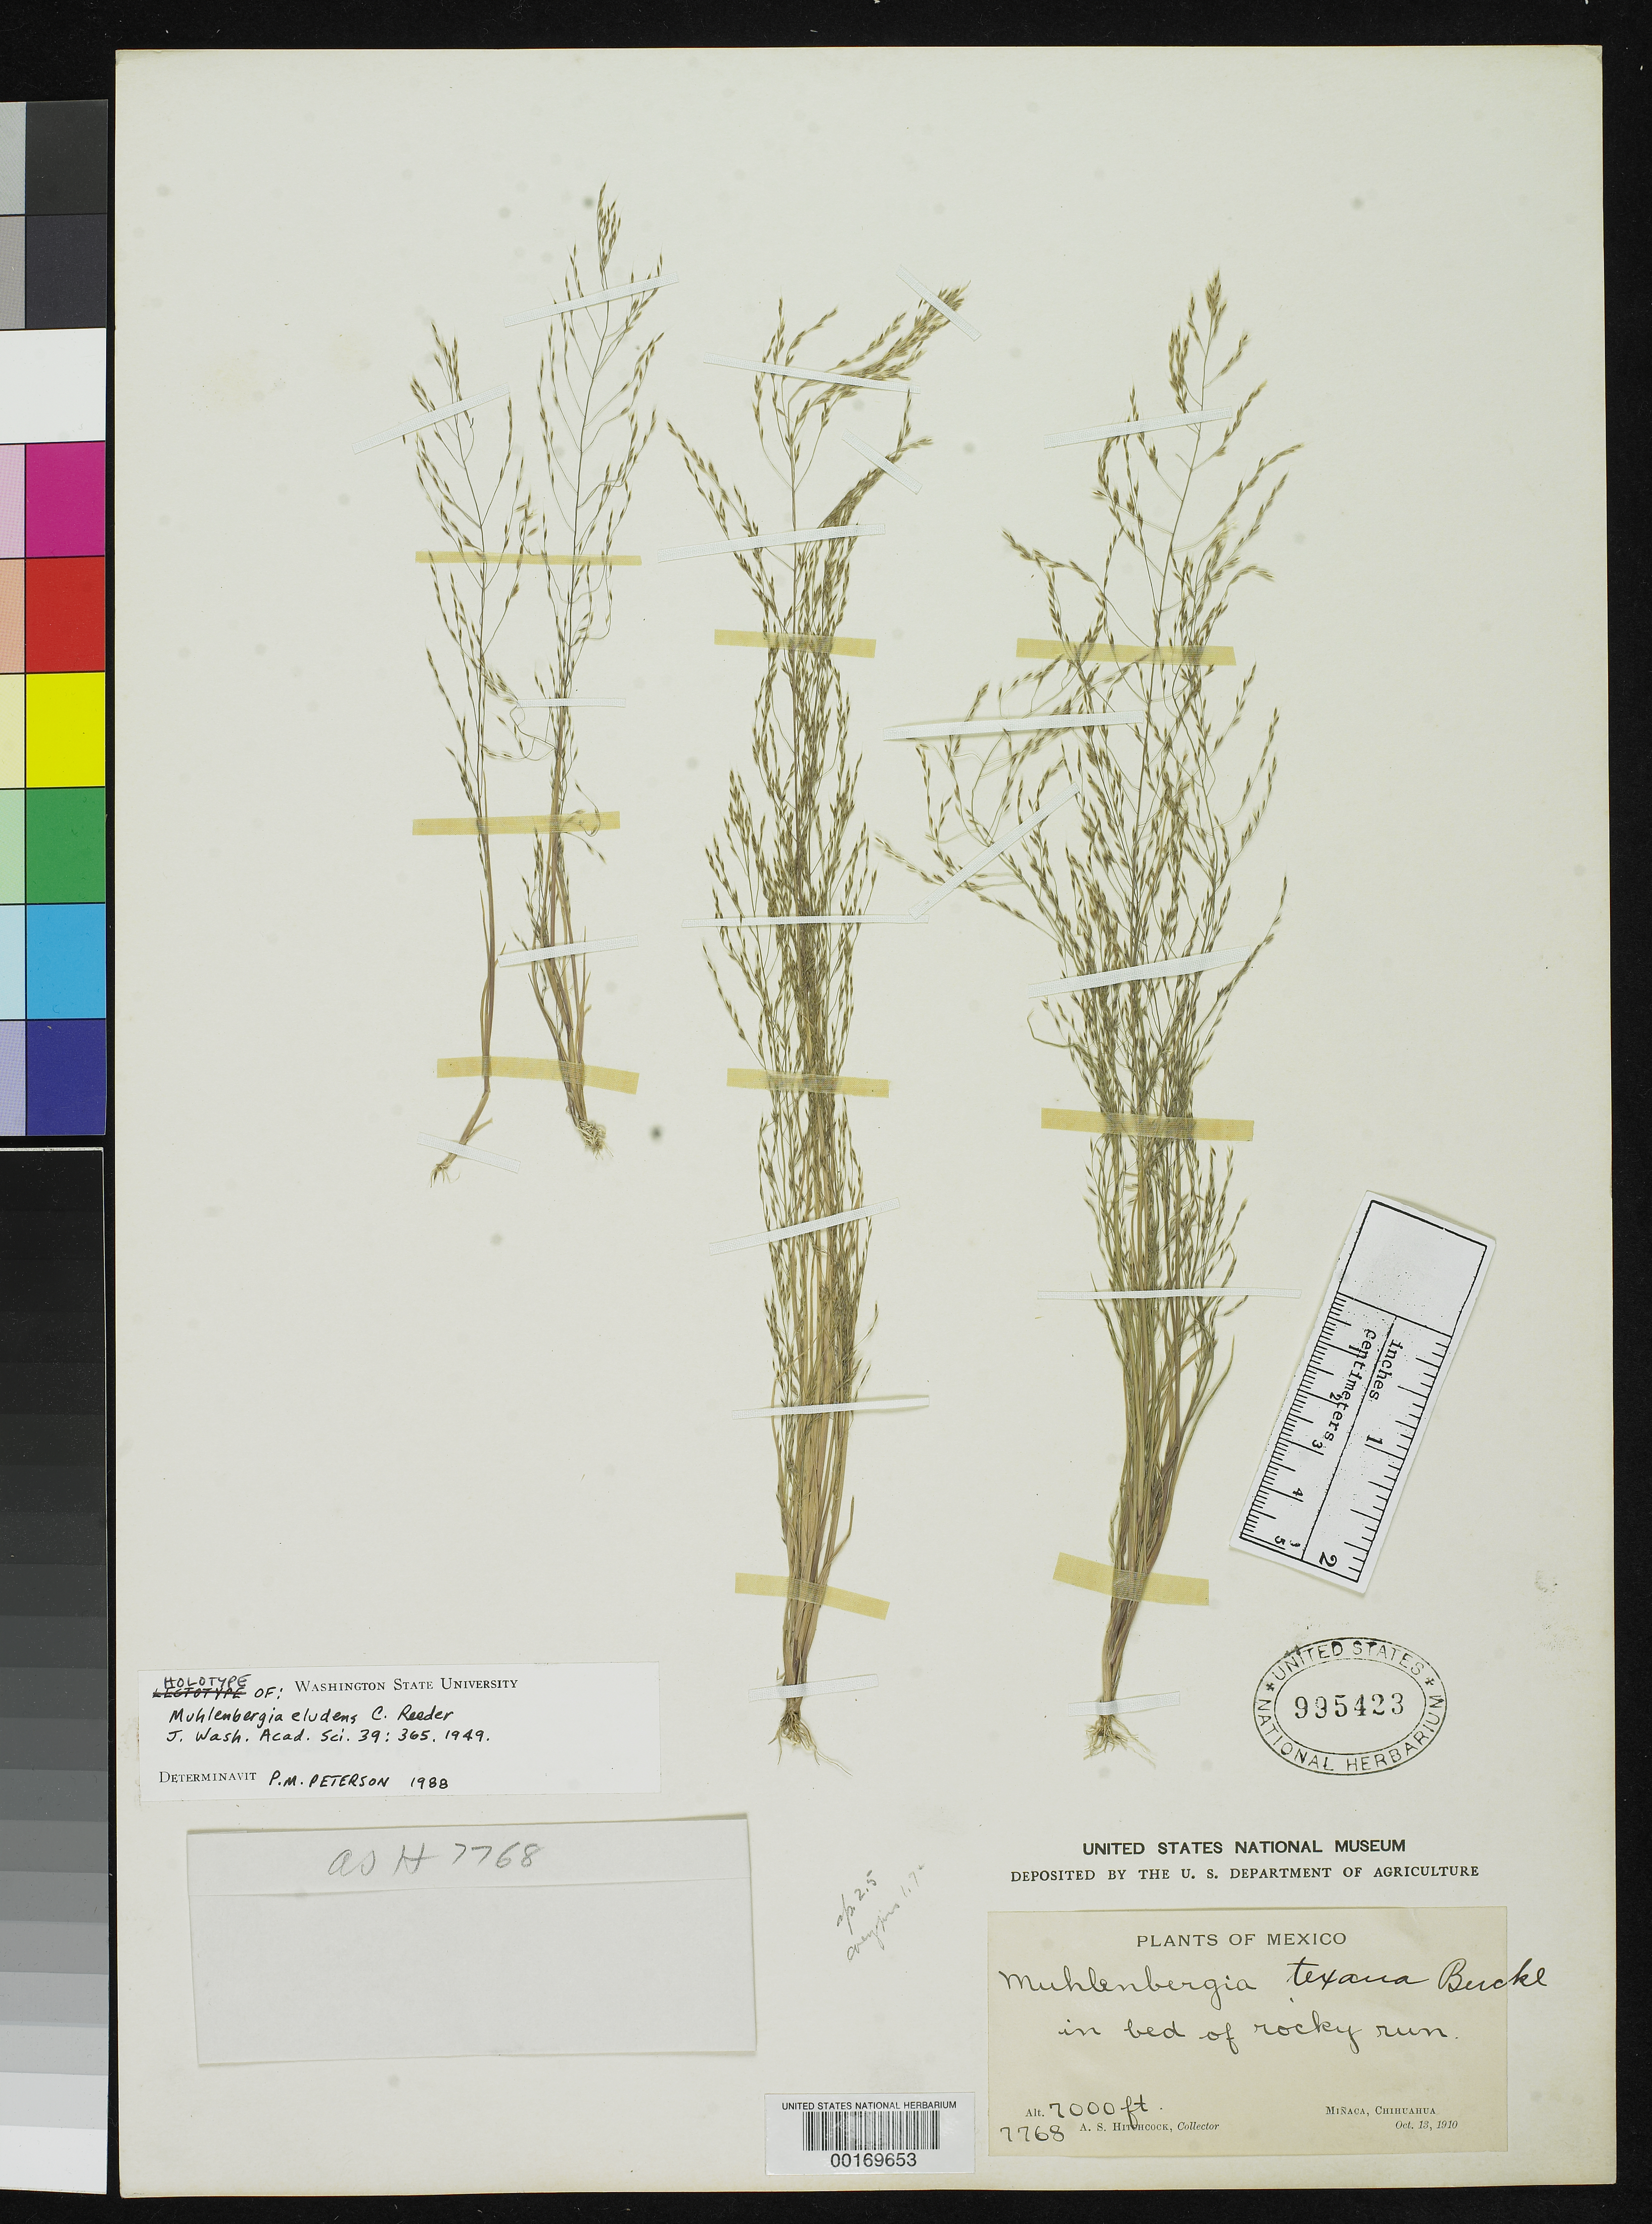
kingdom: Plantae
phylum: Tracheophyta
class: Liliopsida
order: Poales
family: Poaceae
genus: Muhlenbergia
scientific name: Muhlenbergia eludens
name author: C. Reeder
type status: Holotype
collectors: A. S. Hitchcock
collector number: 7768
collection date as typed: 13 Oct 1910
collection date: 1910-10-13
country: Mexico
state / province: Chihuahua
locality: In bed of Rocky Run.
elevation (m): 2134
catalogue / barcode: US 995423